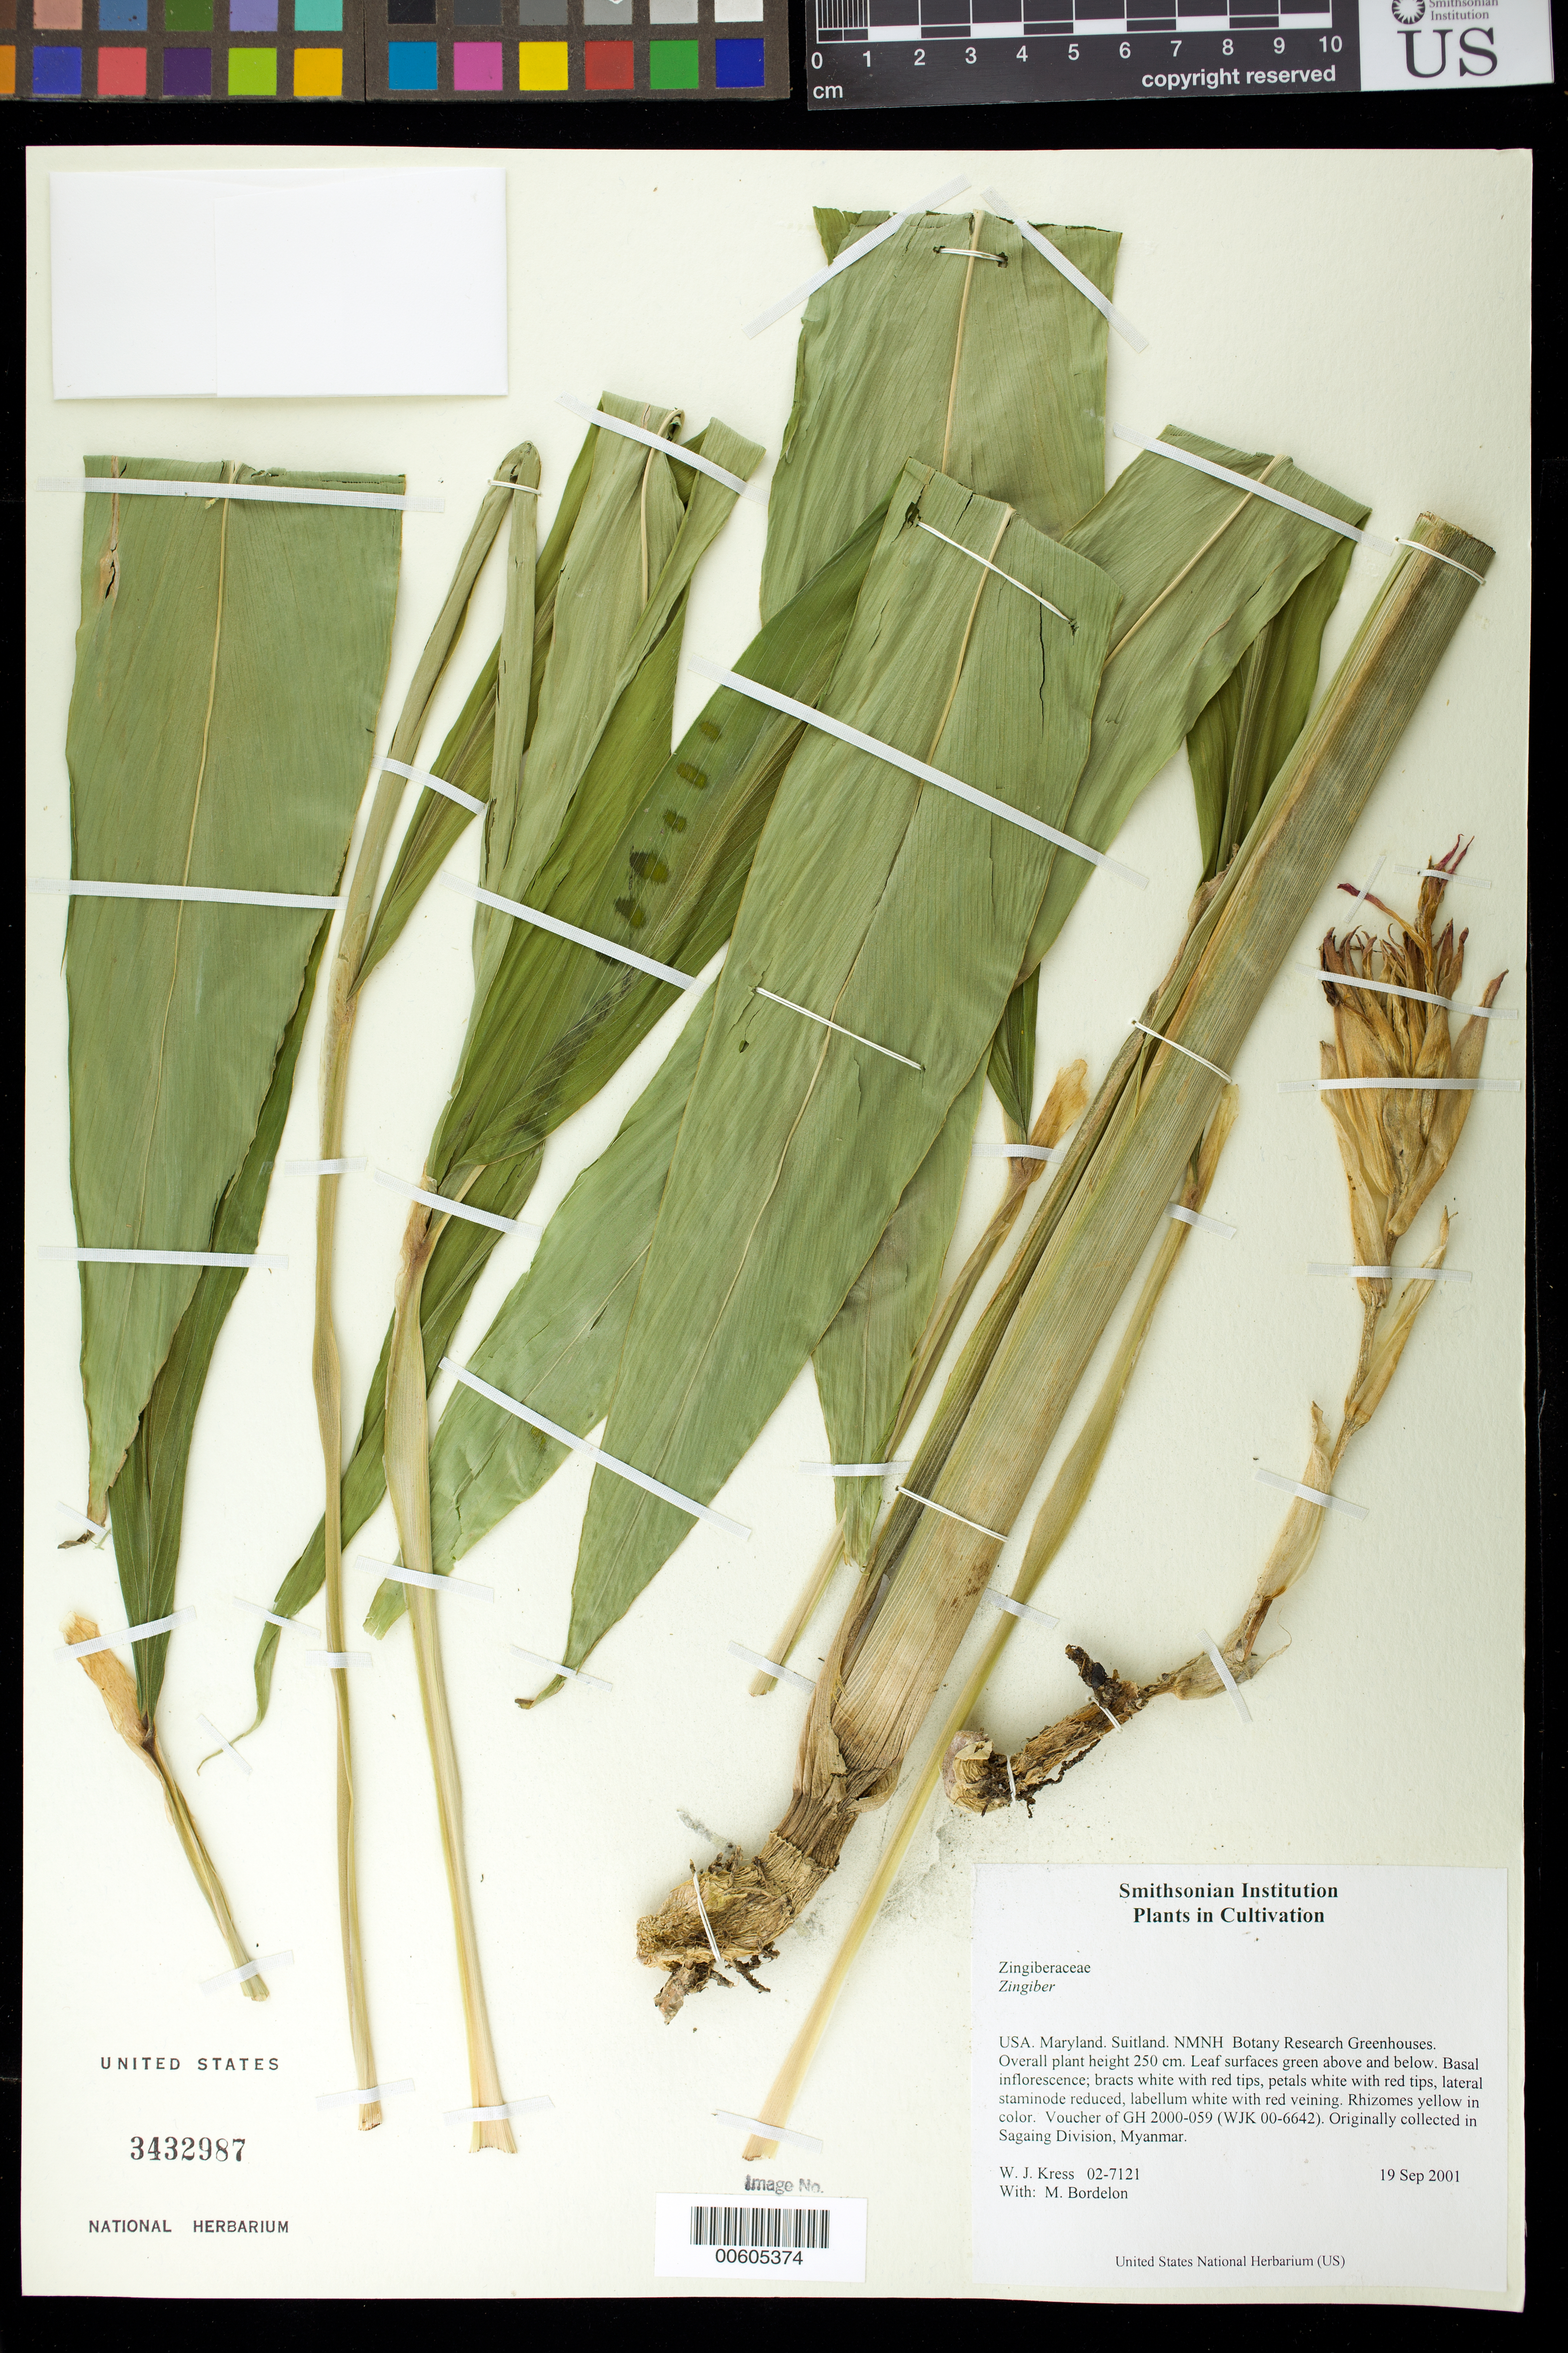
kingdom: Plantae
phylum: Tracheophyta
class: Liliopsida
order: Zingiberales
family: Zingiberaceae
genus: Zingiber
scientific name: Zingiber sp.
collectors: W. J. Kress & M. Bordelon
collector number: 02-7121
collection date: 2001-09-19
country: United States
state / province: Maryland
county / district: Prince George's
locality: NMNH Botany Research Greenhouses. Suitland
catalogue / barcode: US 3432987